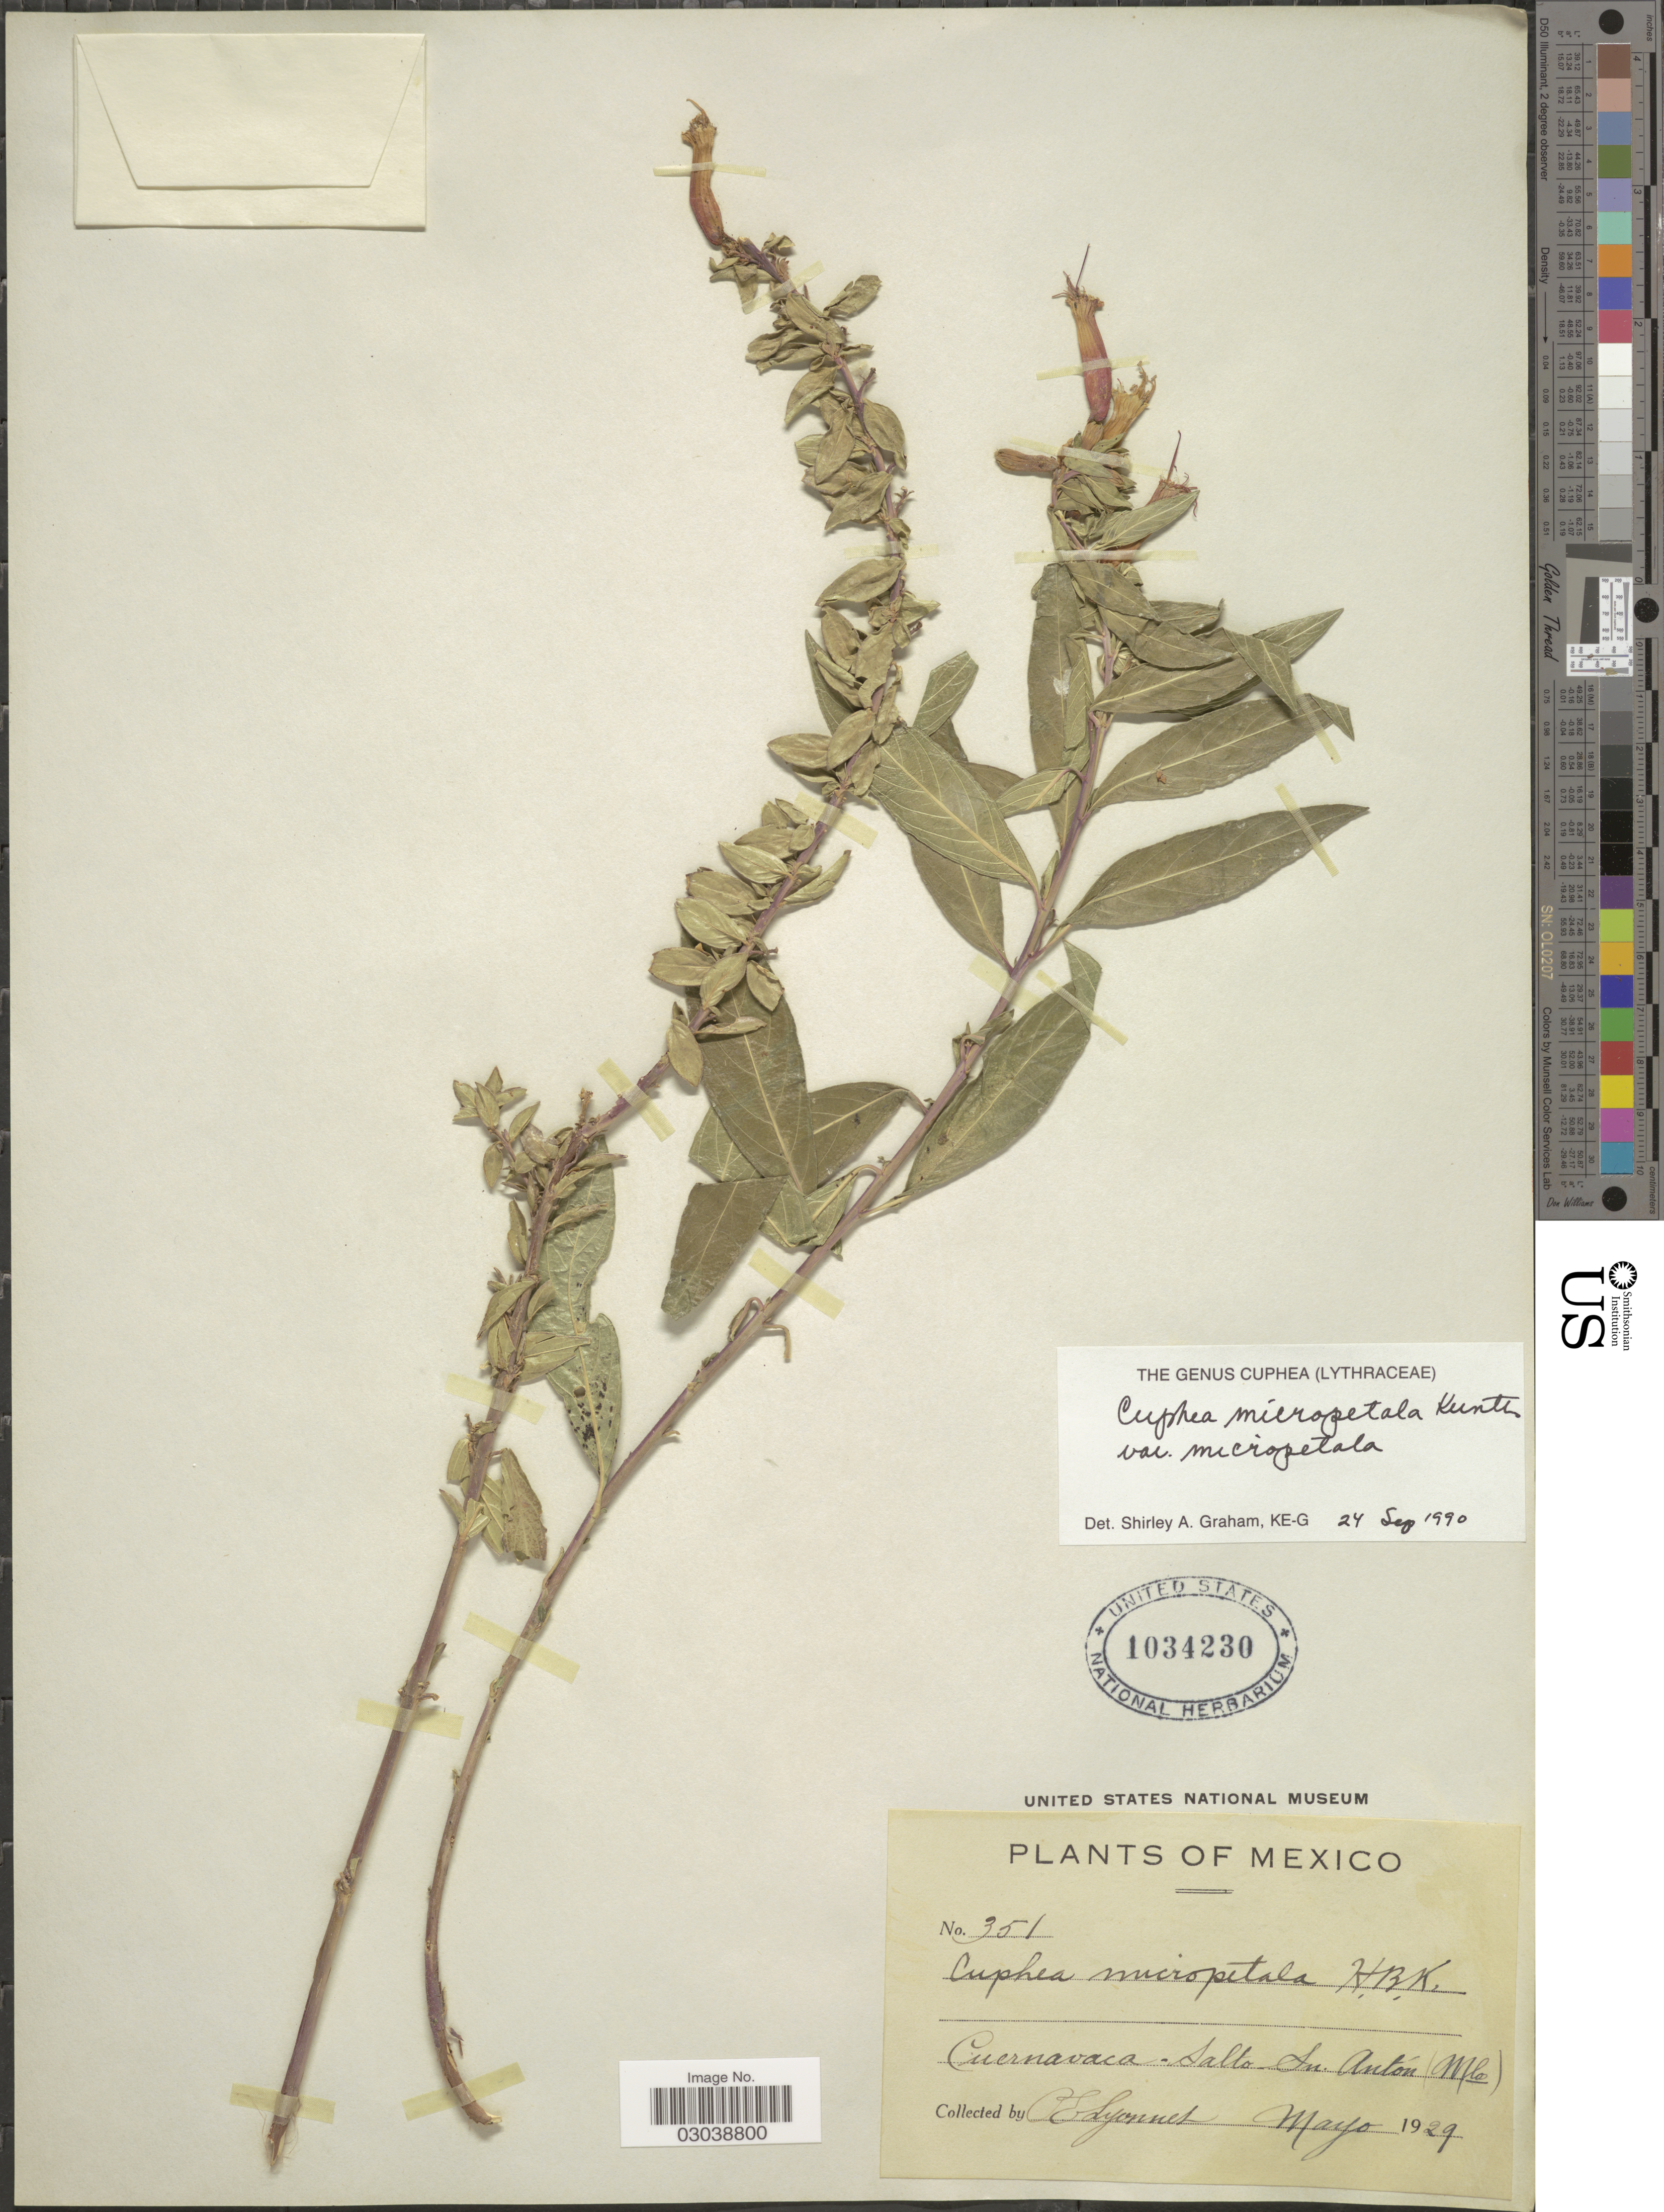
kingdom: Plantae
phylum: Tracheophyta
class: Magnoliopsida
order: Myrtales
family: Lythraceae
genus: Cuphea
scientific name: Cuphea micropetala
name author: Kunth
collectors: P. Lyonnet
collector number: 351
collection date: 1929-05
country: Mexico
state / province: Morelos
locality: Cuernavaca - Salto Sn. Antón.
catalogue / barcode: US 1034230